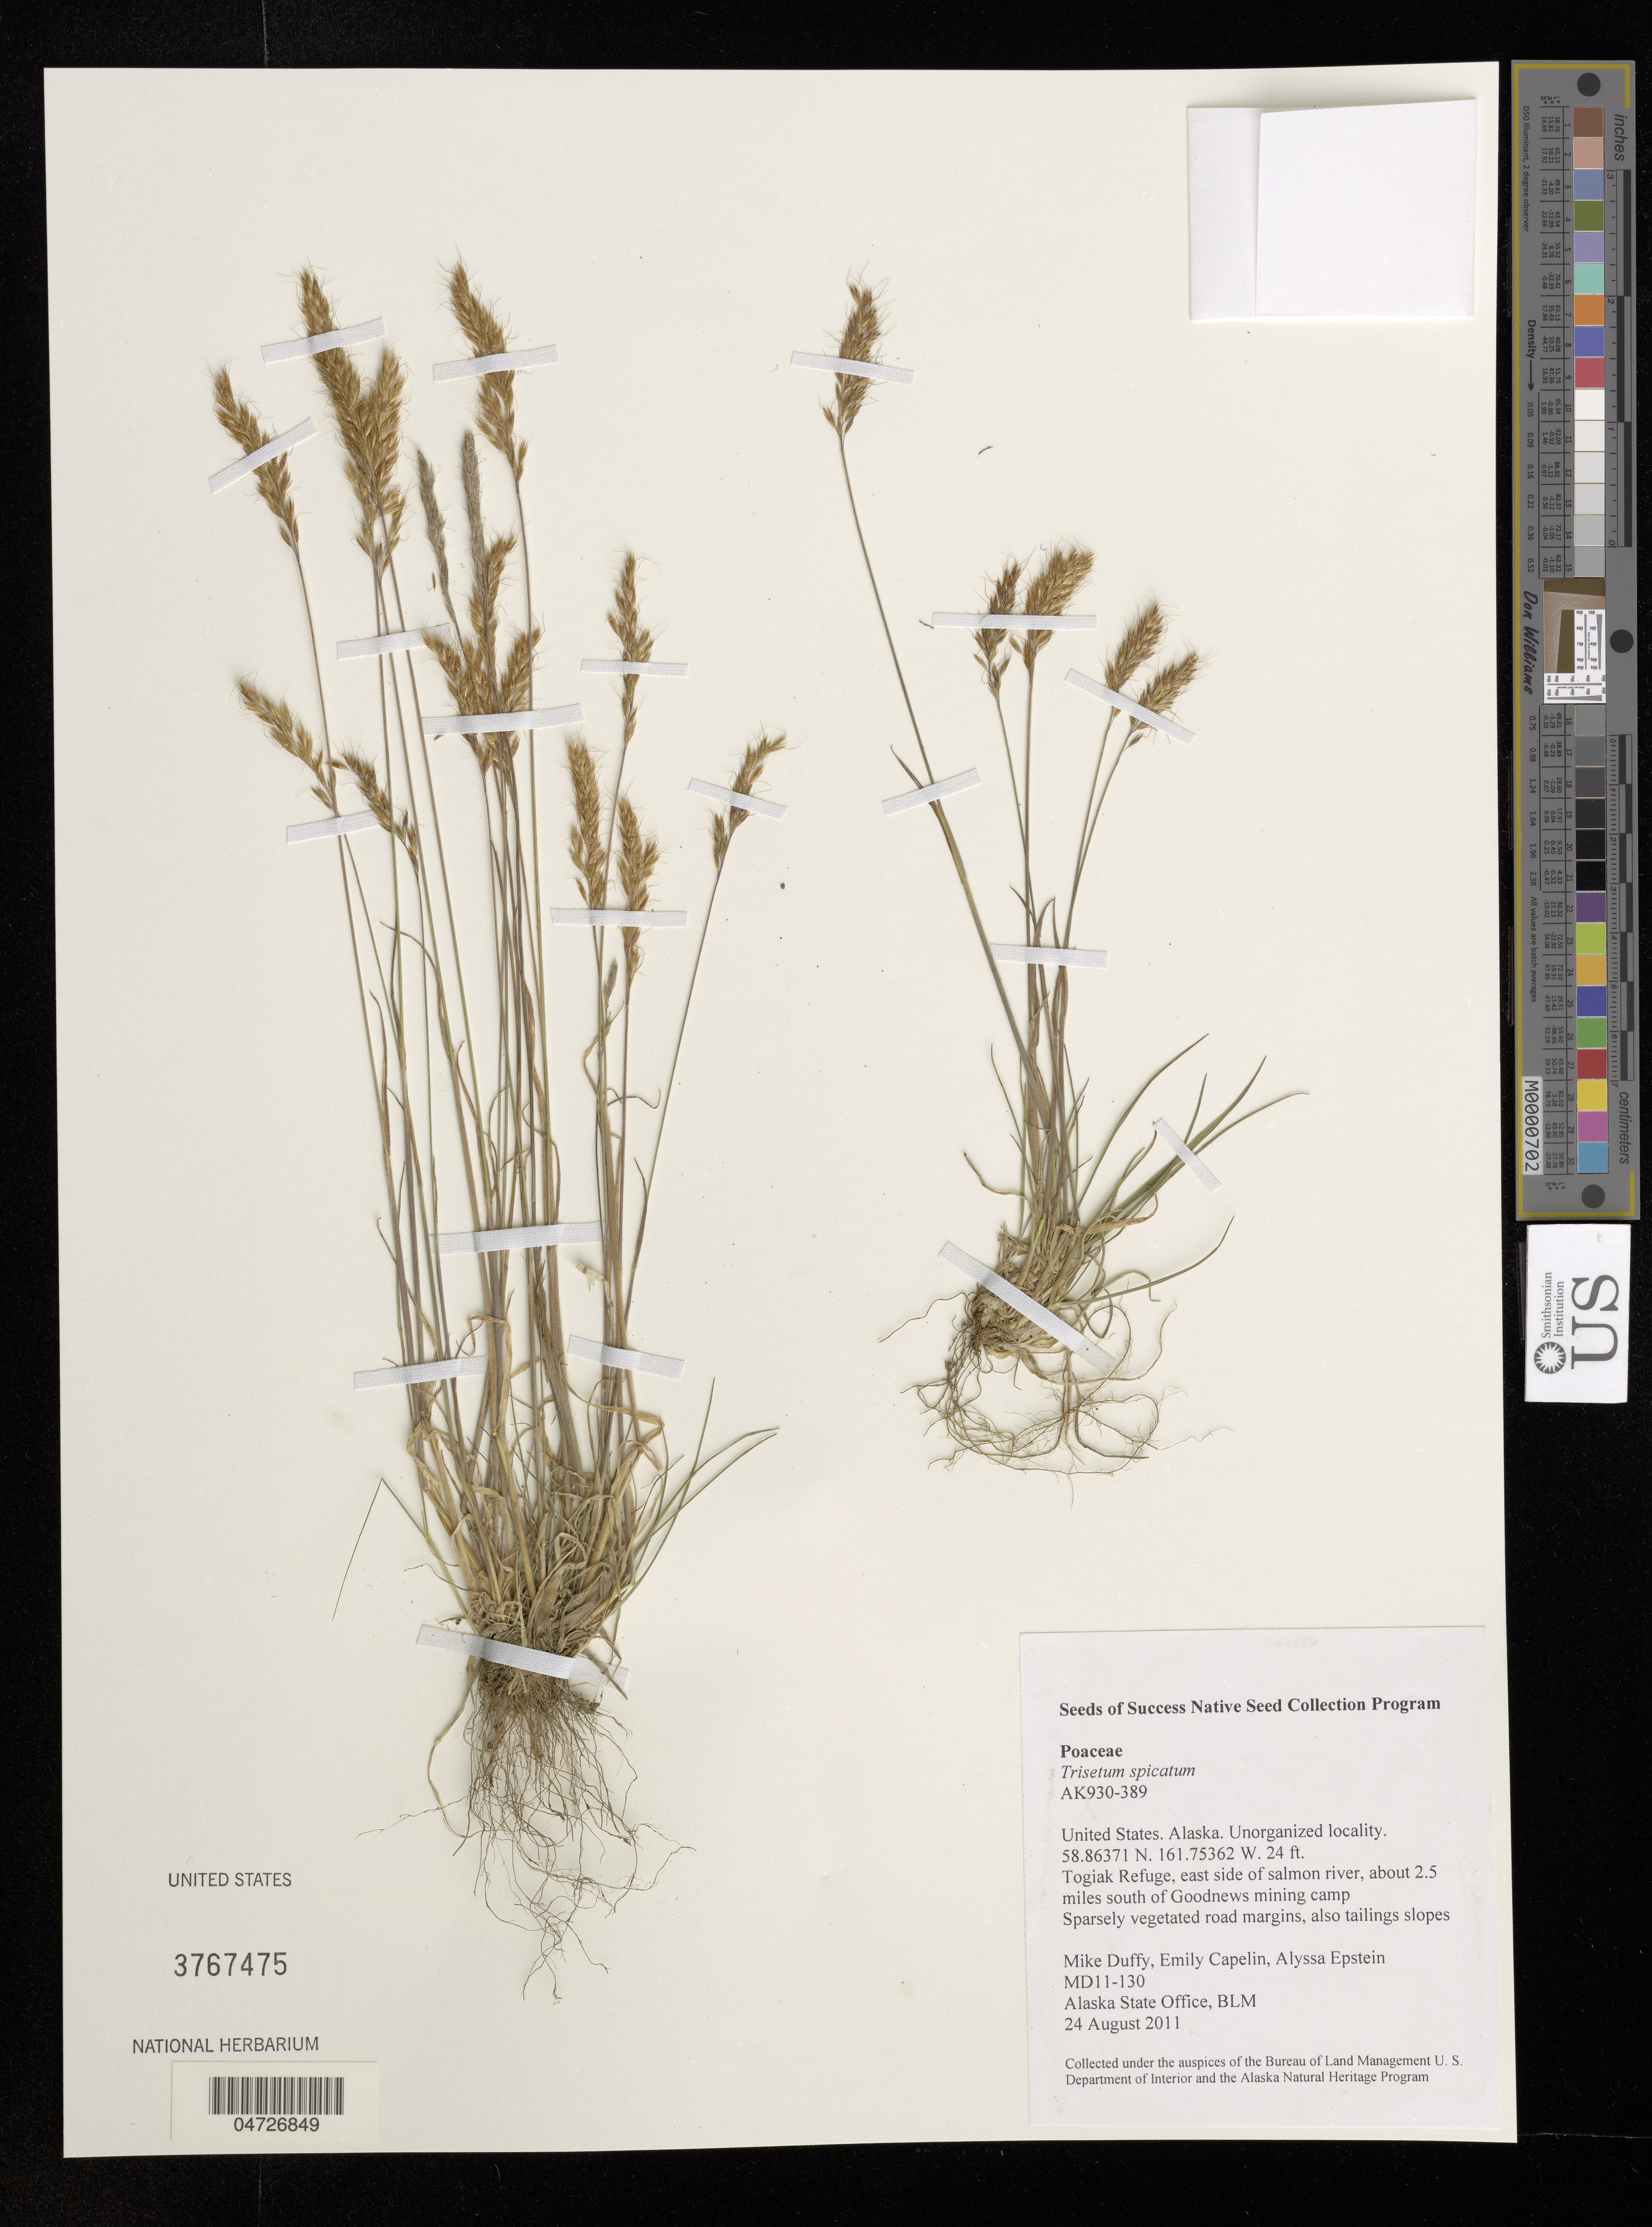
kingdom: Plantae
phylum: Tracheophyta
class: Liliopsida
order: Poales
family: Poaceae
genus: Trisetum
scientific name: Trisetum spicatum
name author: (L.) K. Richt.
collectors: M. Duffy, E. Capelin & A. Epstein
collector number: MD11-130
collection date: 2011-08-24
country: United States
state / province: Alaska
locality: Unorganized locality. Togiak Refuge, east side of salmon river, about 2.5 miles south of Goodnews mining camp.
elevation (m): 7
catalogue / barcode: US 3767475